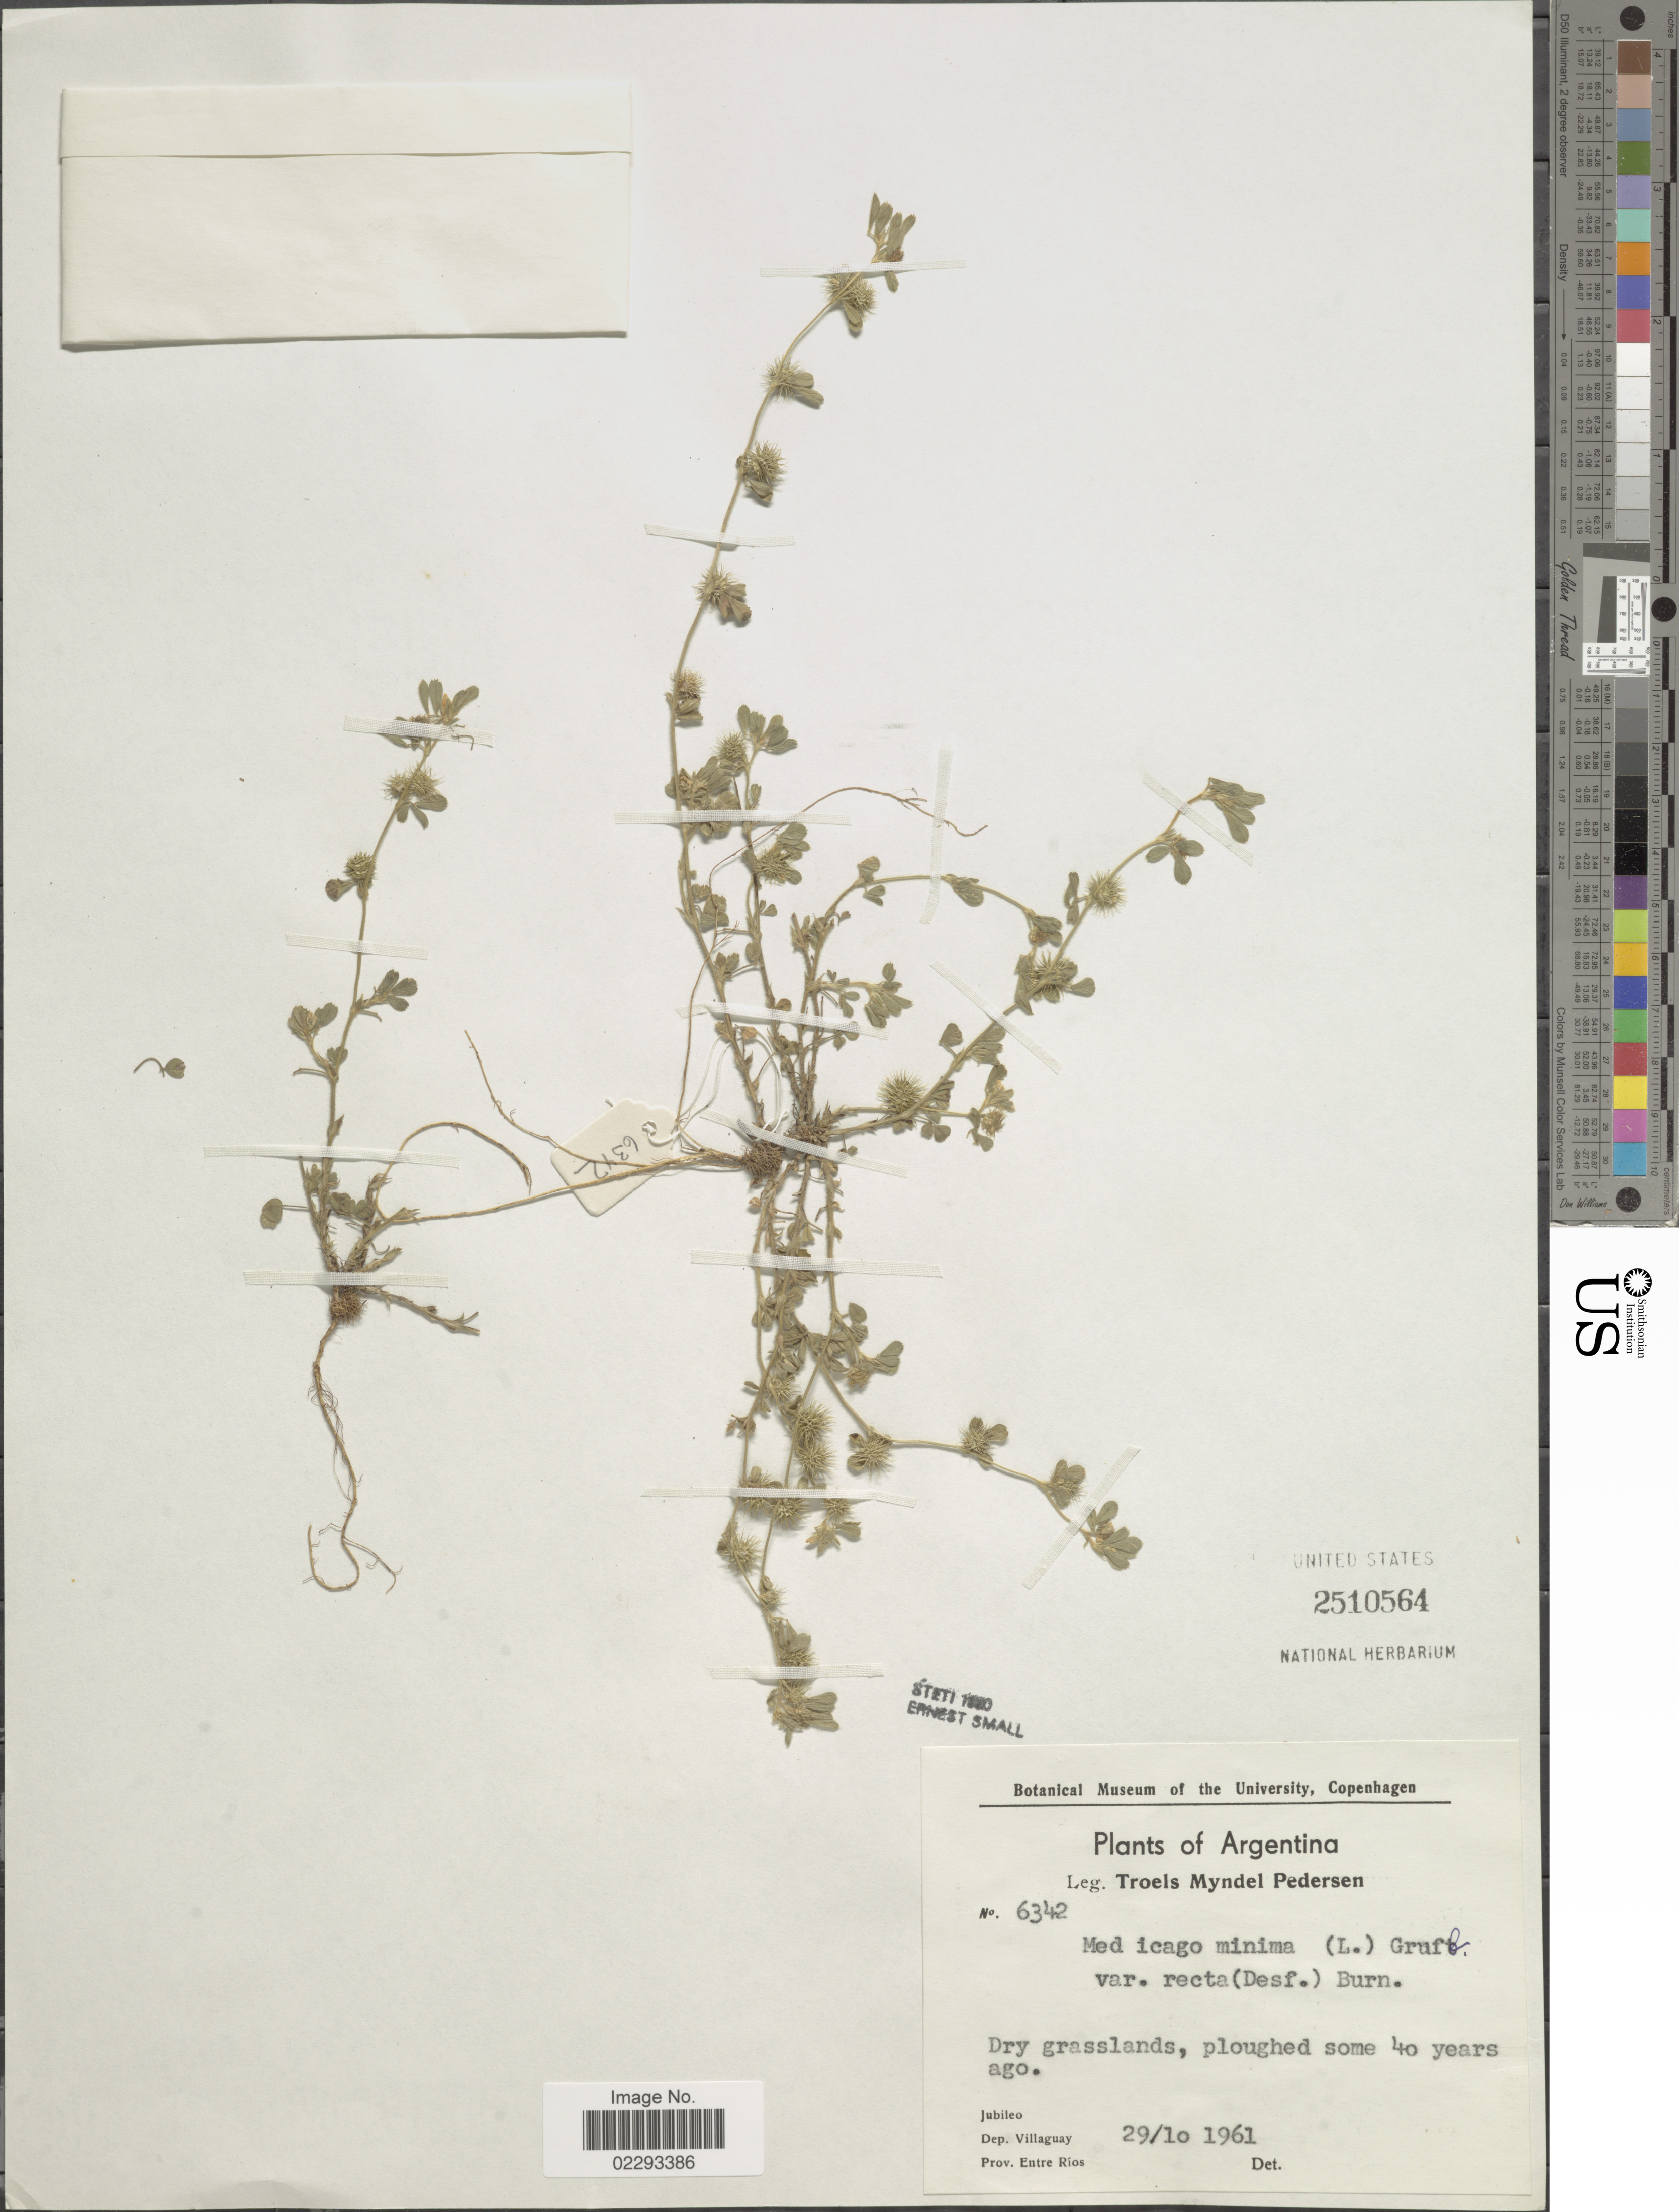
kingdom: Plantae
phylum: Tracheophyta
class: Magnoliopsida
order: Fabales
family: Fabaceae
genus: Medicago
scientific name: Medicago minima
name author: Lam.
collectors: T. Pederson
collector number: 6342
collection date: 1961-10-29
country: Argentina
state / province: Entre Rios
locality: Dry grasslands, ploughed some 40 years ago, Jubleo, Dep. Villaguat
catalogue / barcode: US 2510564